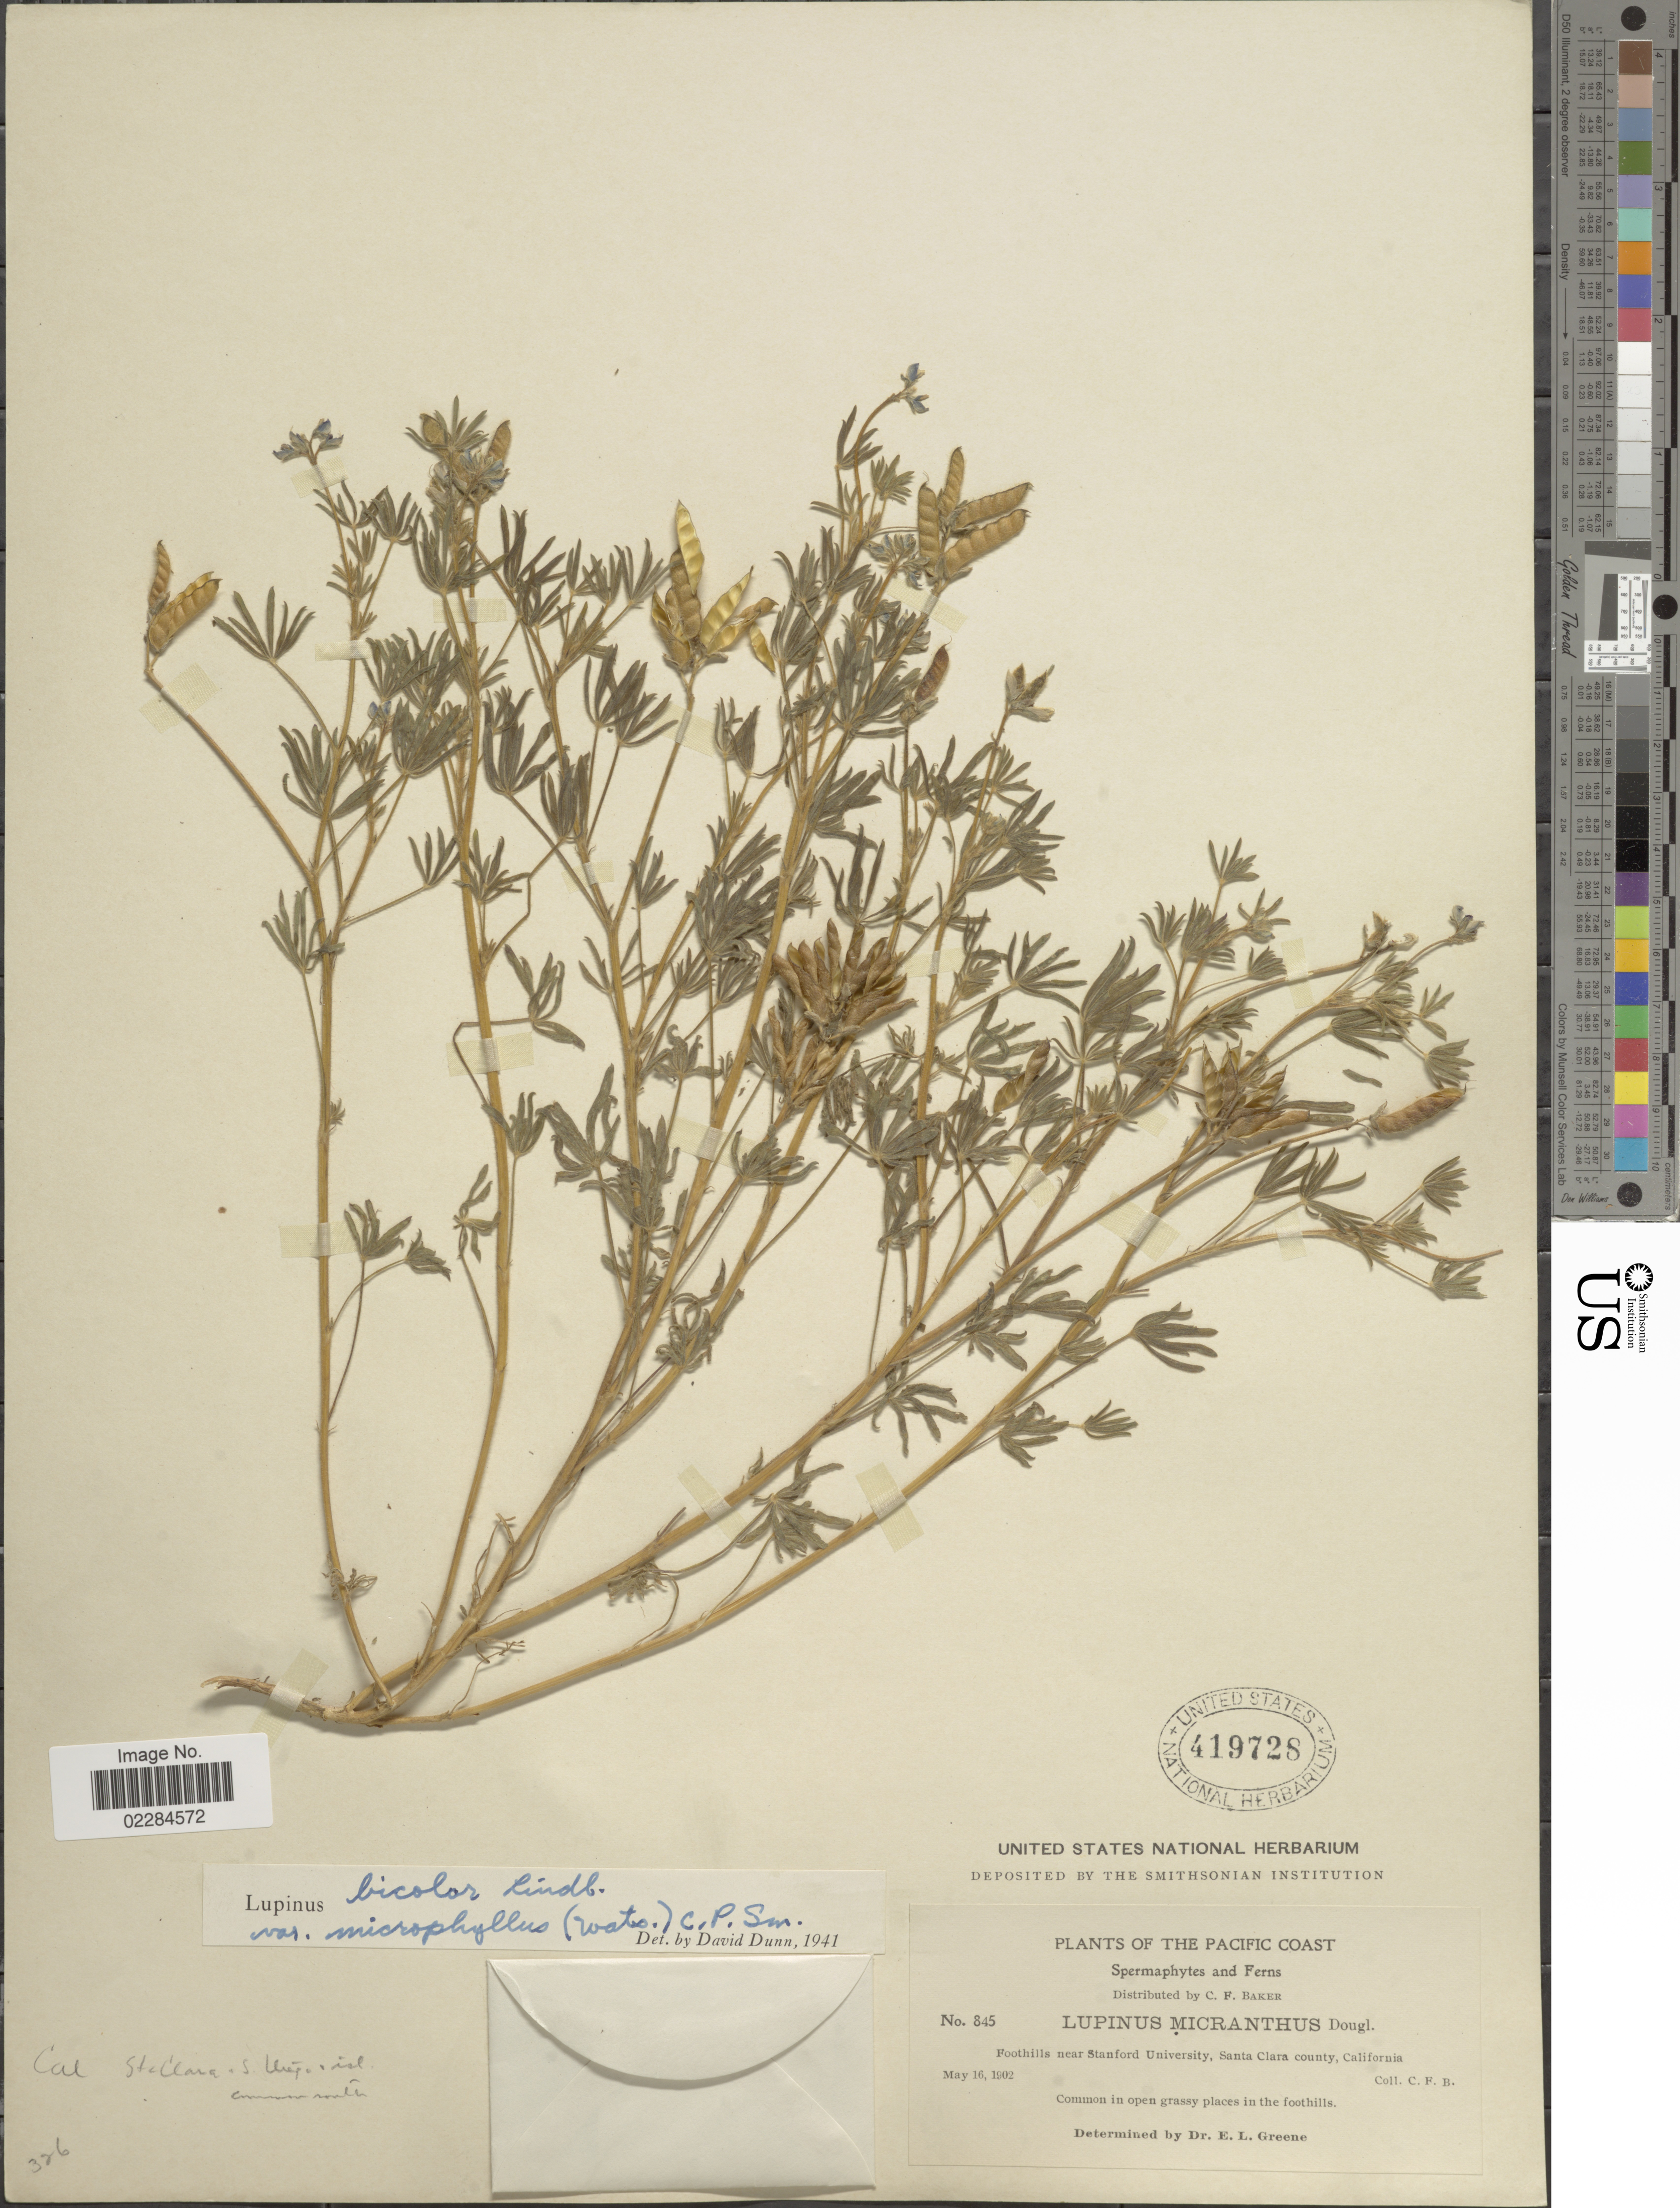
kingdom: Plantae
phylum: Tracheophyta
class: Magnoliopsida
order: Fabales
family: Fabaceae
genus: Lupinus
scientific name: Lupinus bicolor var. microphyllus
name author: Lindl.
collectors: C. F. Baker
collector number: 845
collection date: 1902-05-16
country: United States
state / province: California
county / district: Santa Clara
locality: The Pacific Coast. Foothills near Stanford University, Santa Clara County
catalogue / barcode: US 419728